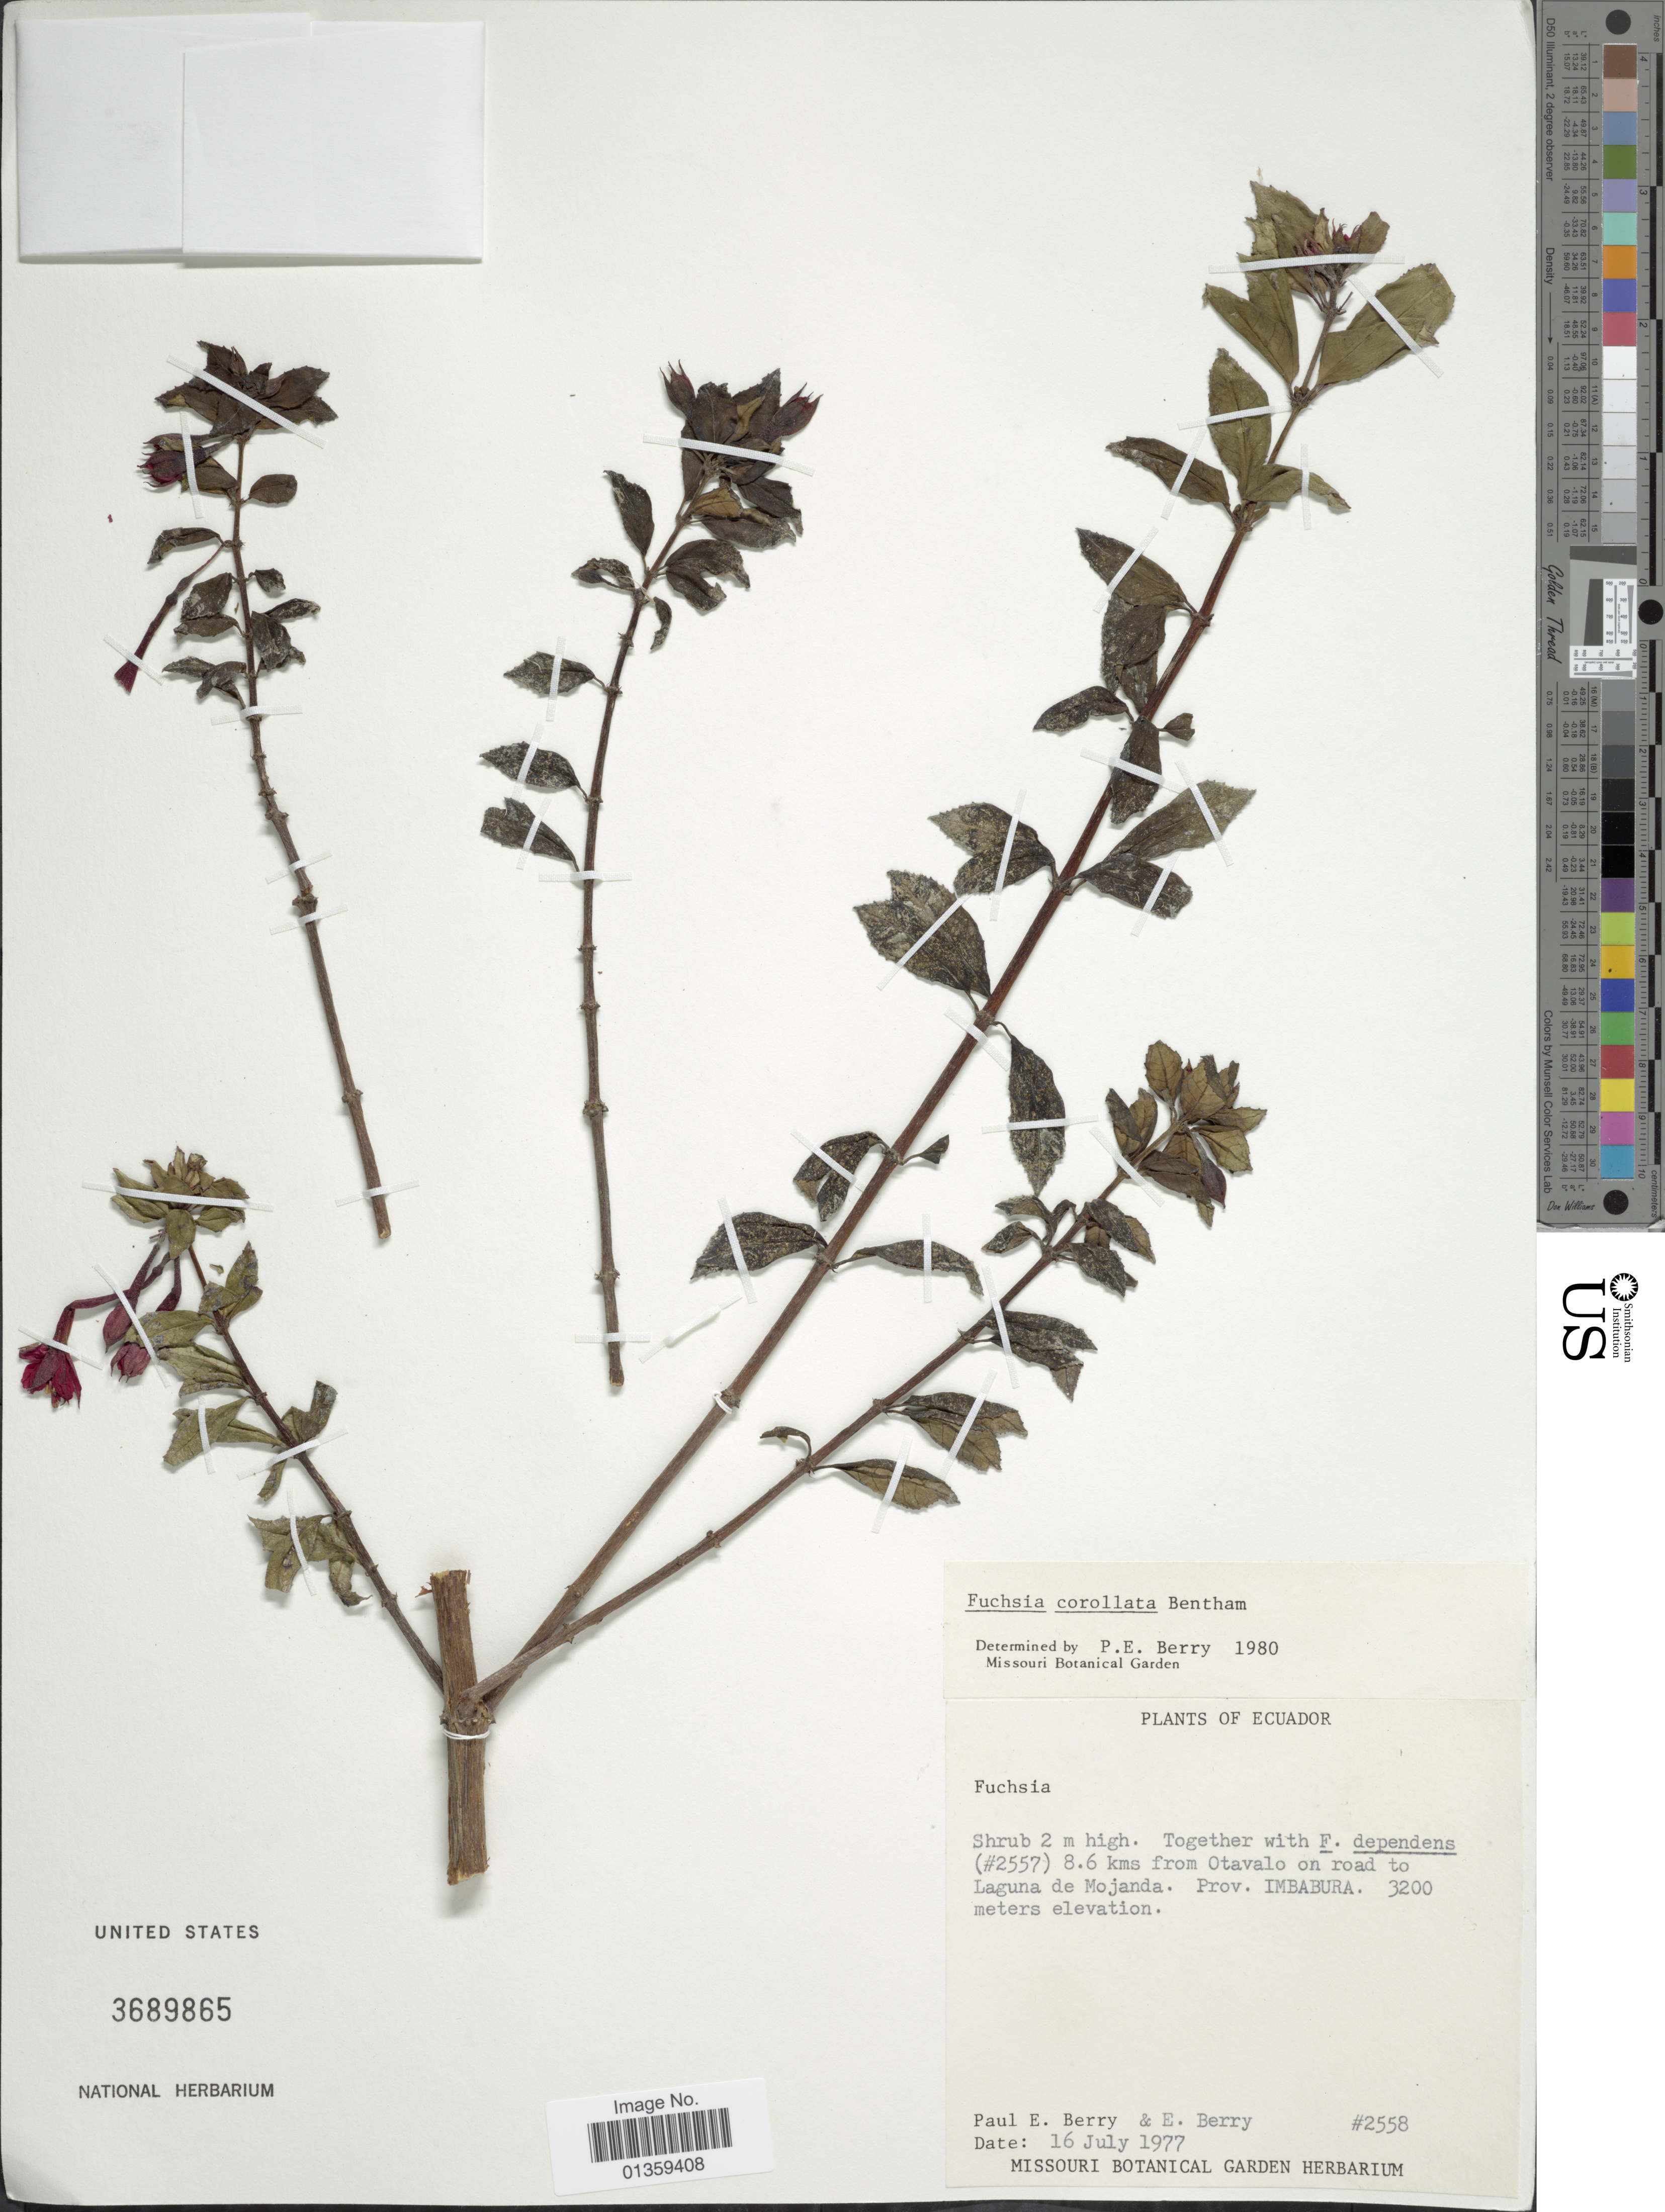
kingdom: Plantae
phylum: Tracheophyta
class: Magnoliopsida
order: Myrtales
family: Onagraceae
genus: Fuchsia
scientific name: Fuchsia corymbiflora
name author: Ruiz & Pav.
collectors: P. E. Berry & E. Berry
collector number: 2558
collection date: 1977-07-16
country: Ecuador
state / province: Imbabura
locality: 8.6 kms from Otavalo on road to Laguna de Mojanda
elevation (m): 3200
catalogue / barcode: US 3689865